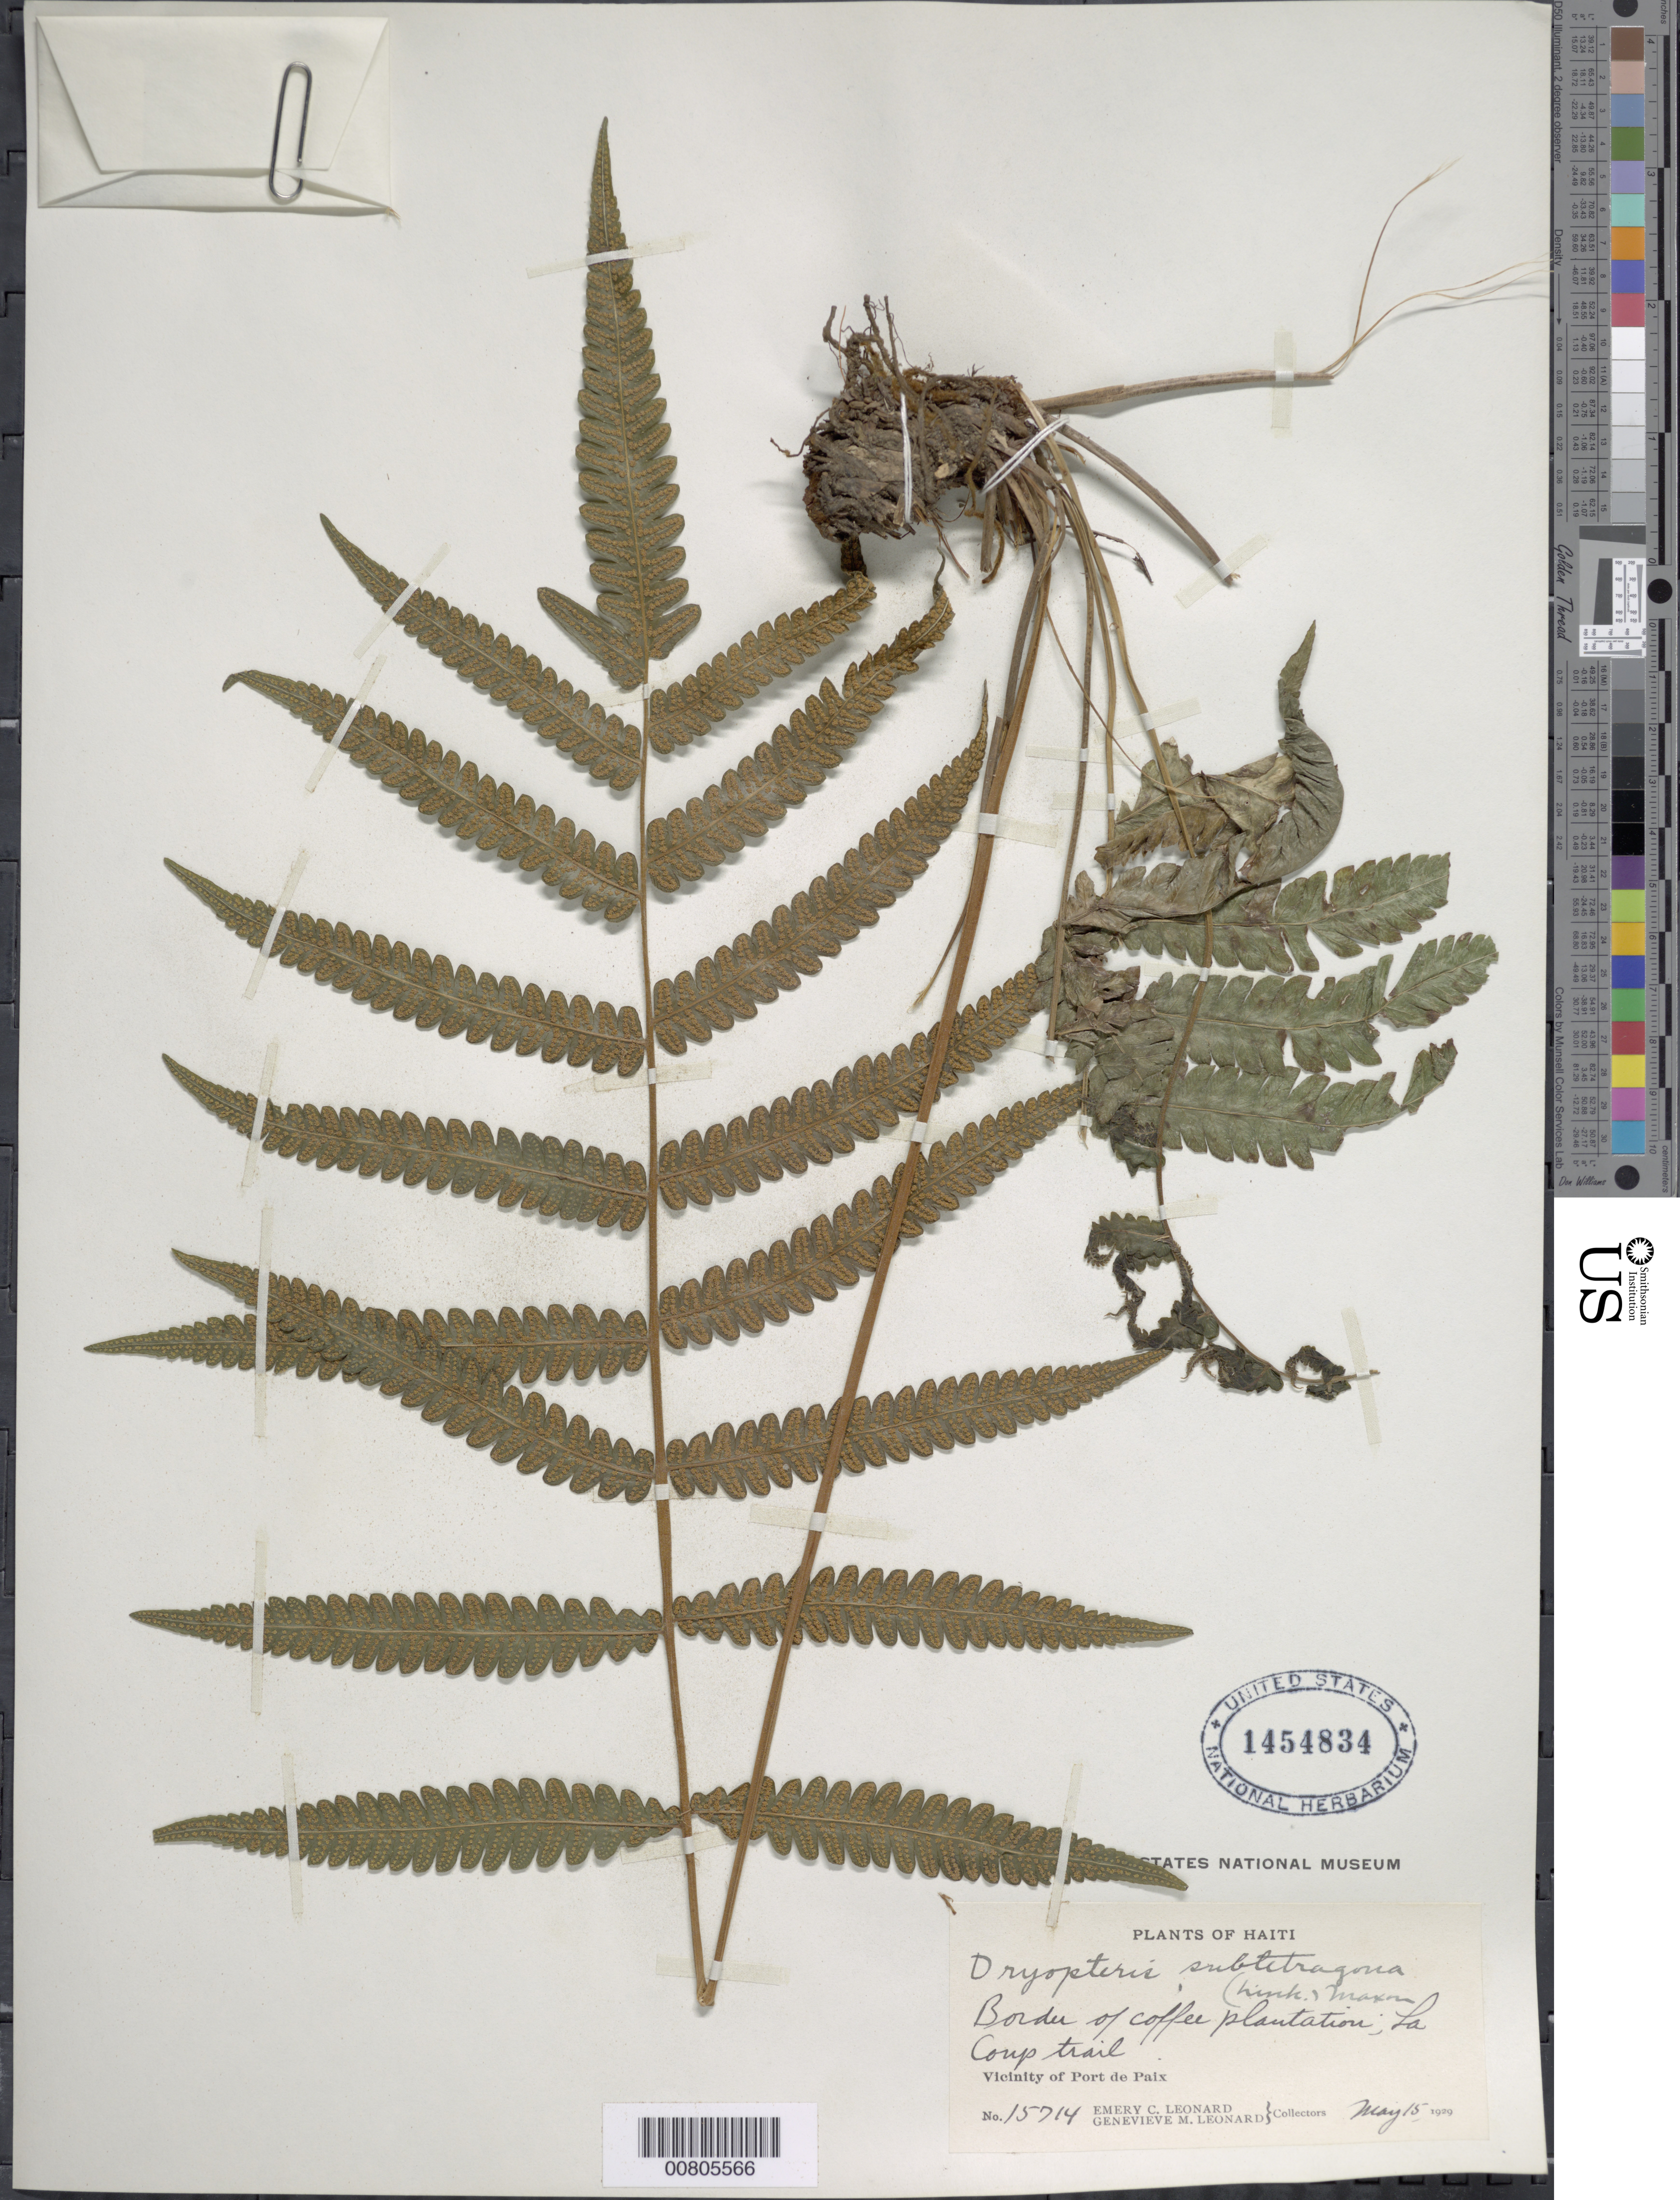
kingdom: Plantae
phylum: Tracheophyta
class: Polypodiopsida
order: Polypodiales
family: Thelypteridaceae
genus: Goniopteris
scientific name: Goniopteris subtetragona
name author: (Link) Vareschi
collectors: E. C. Leonard & G. M. Leonard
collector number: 15714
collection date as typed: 15 May 1929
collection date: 1929-05-15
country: Haiti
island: Hispaniola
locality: Port de Paix, W branch of La Coup trail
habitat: Border of coffee plantation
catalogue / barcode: US 1454834